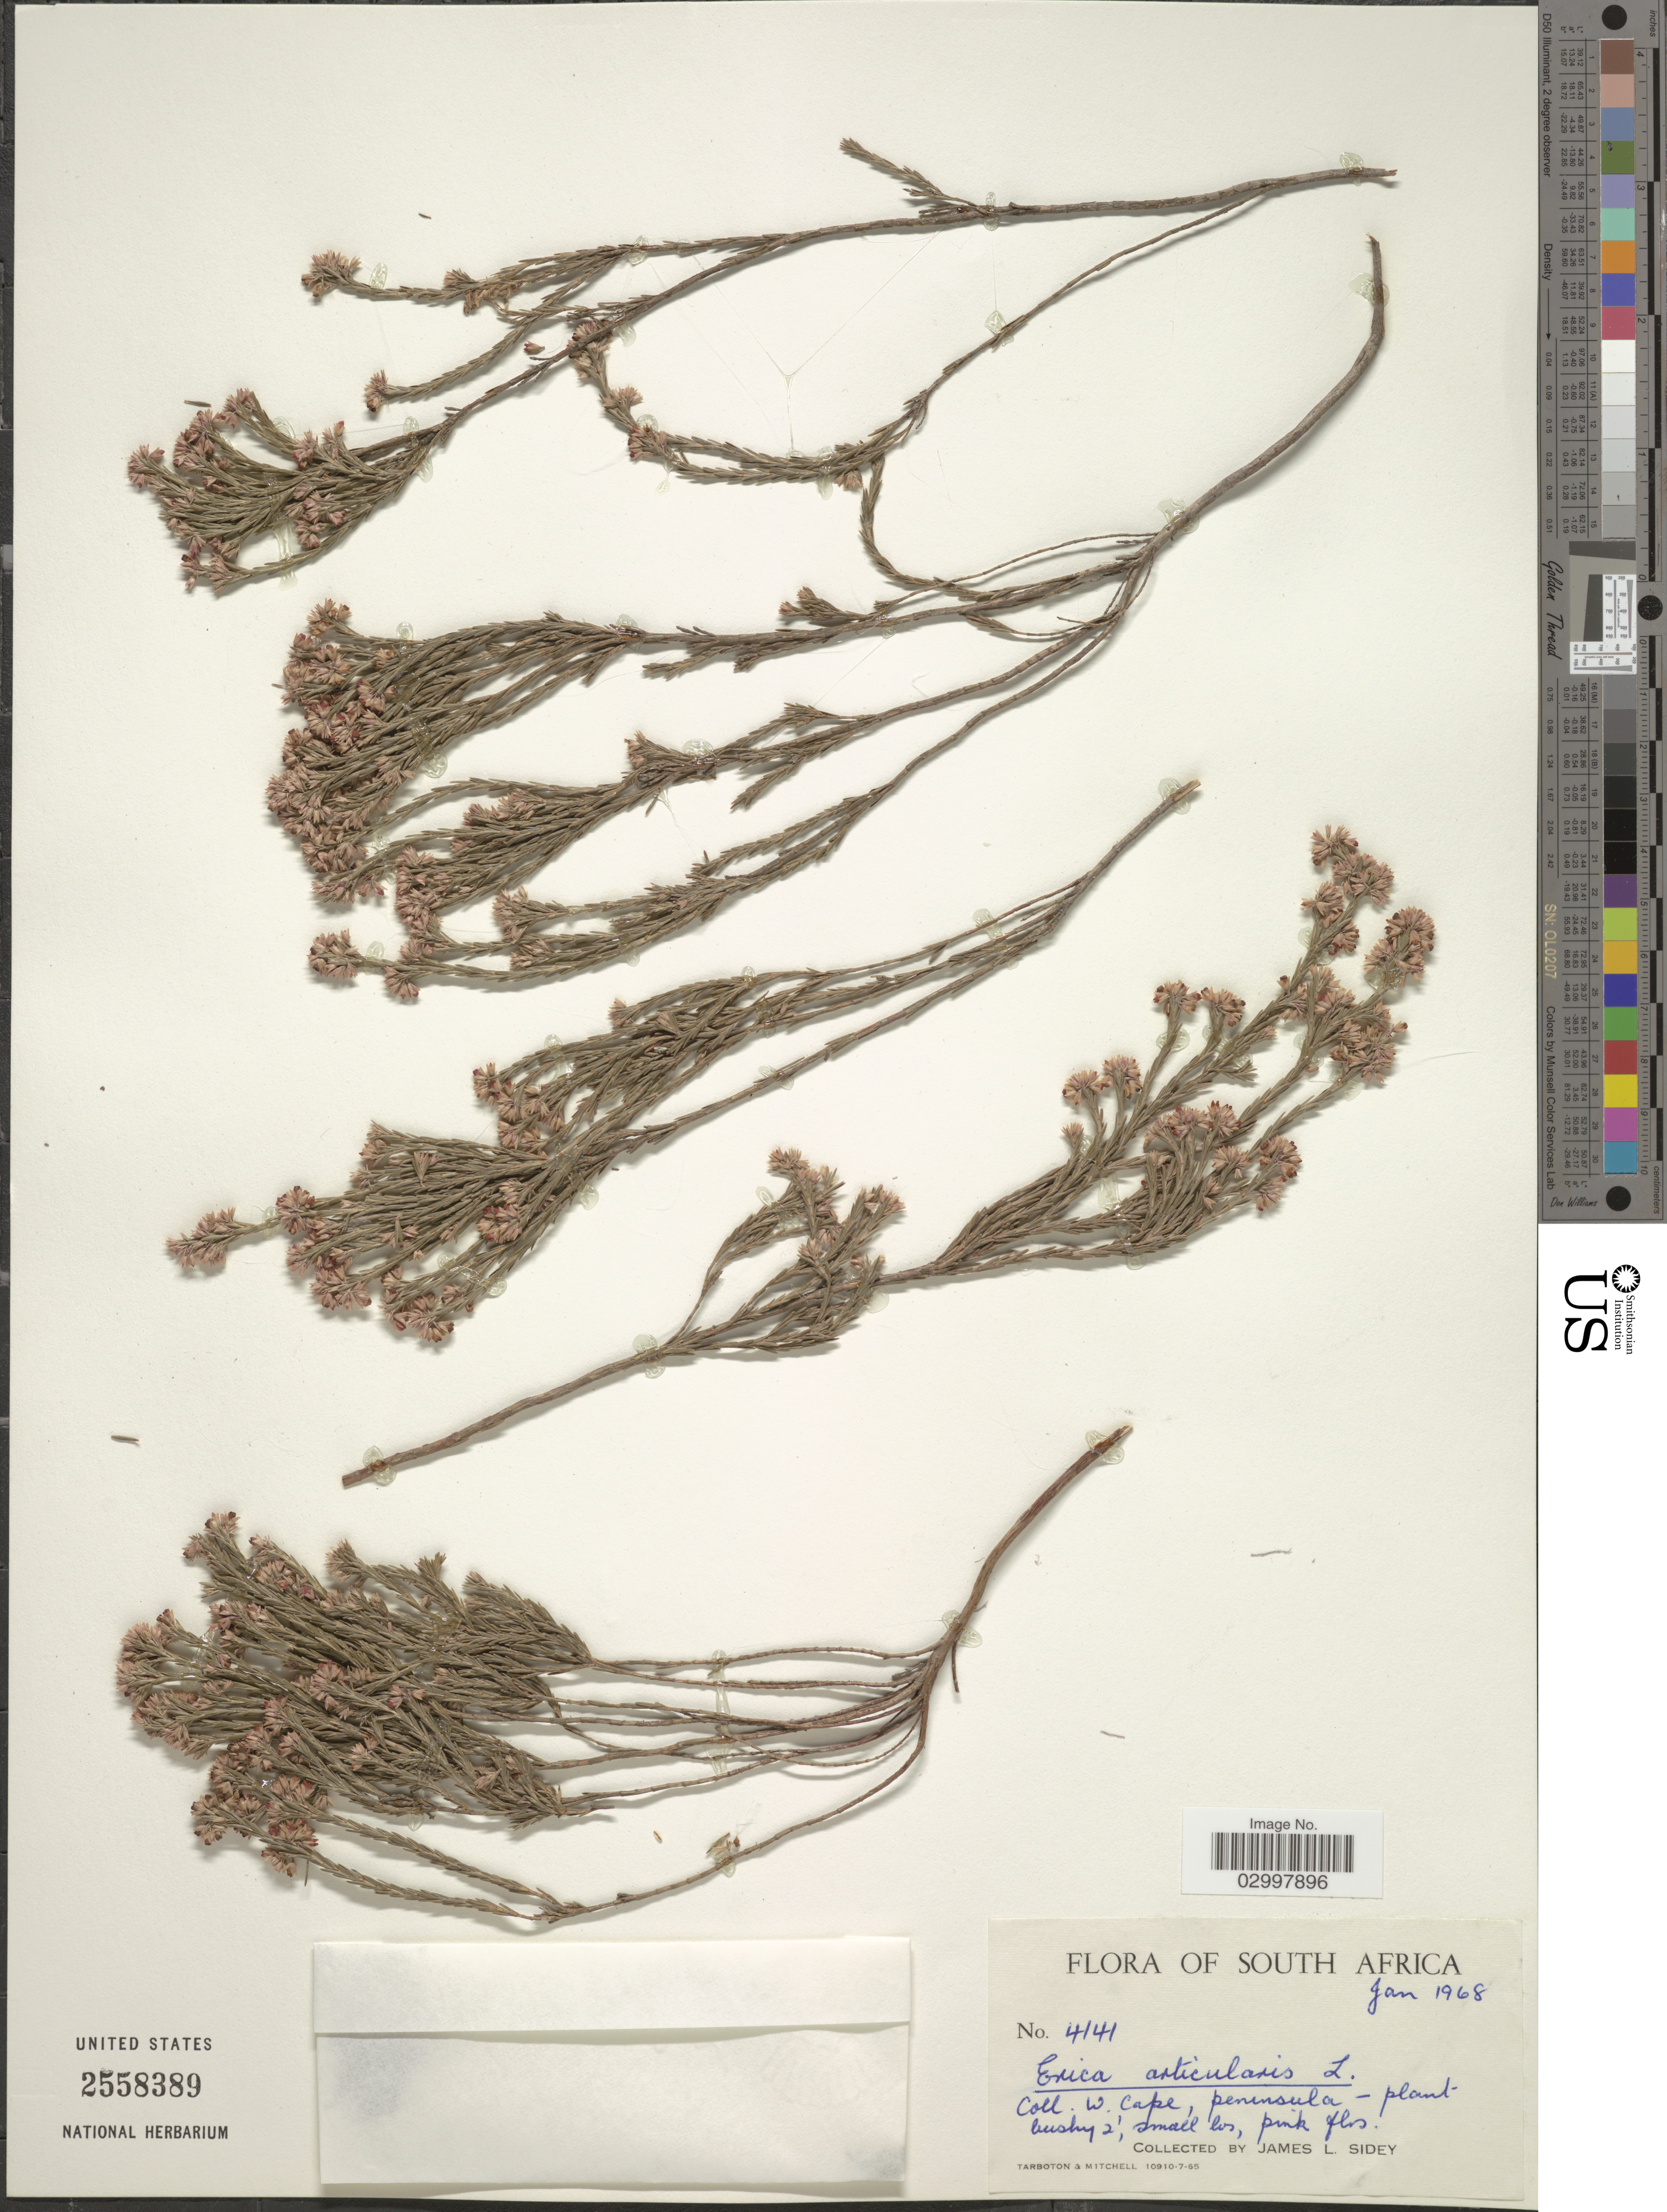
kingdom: Plantae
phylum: Tracheophyta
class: Magnoliopsida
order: Ericales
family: Ericaceae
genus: Erica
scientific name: Erica articularis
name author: L.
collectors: J. L. Sidey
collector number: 4141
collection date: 1968-01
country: South Africa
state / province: Western Cape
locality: W. Cape., peninsula.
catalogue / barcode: US 2558389